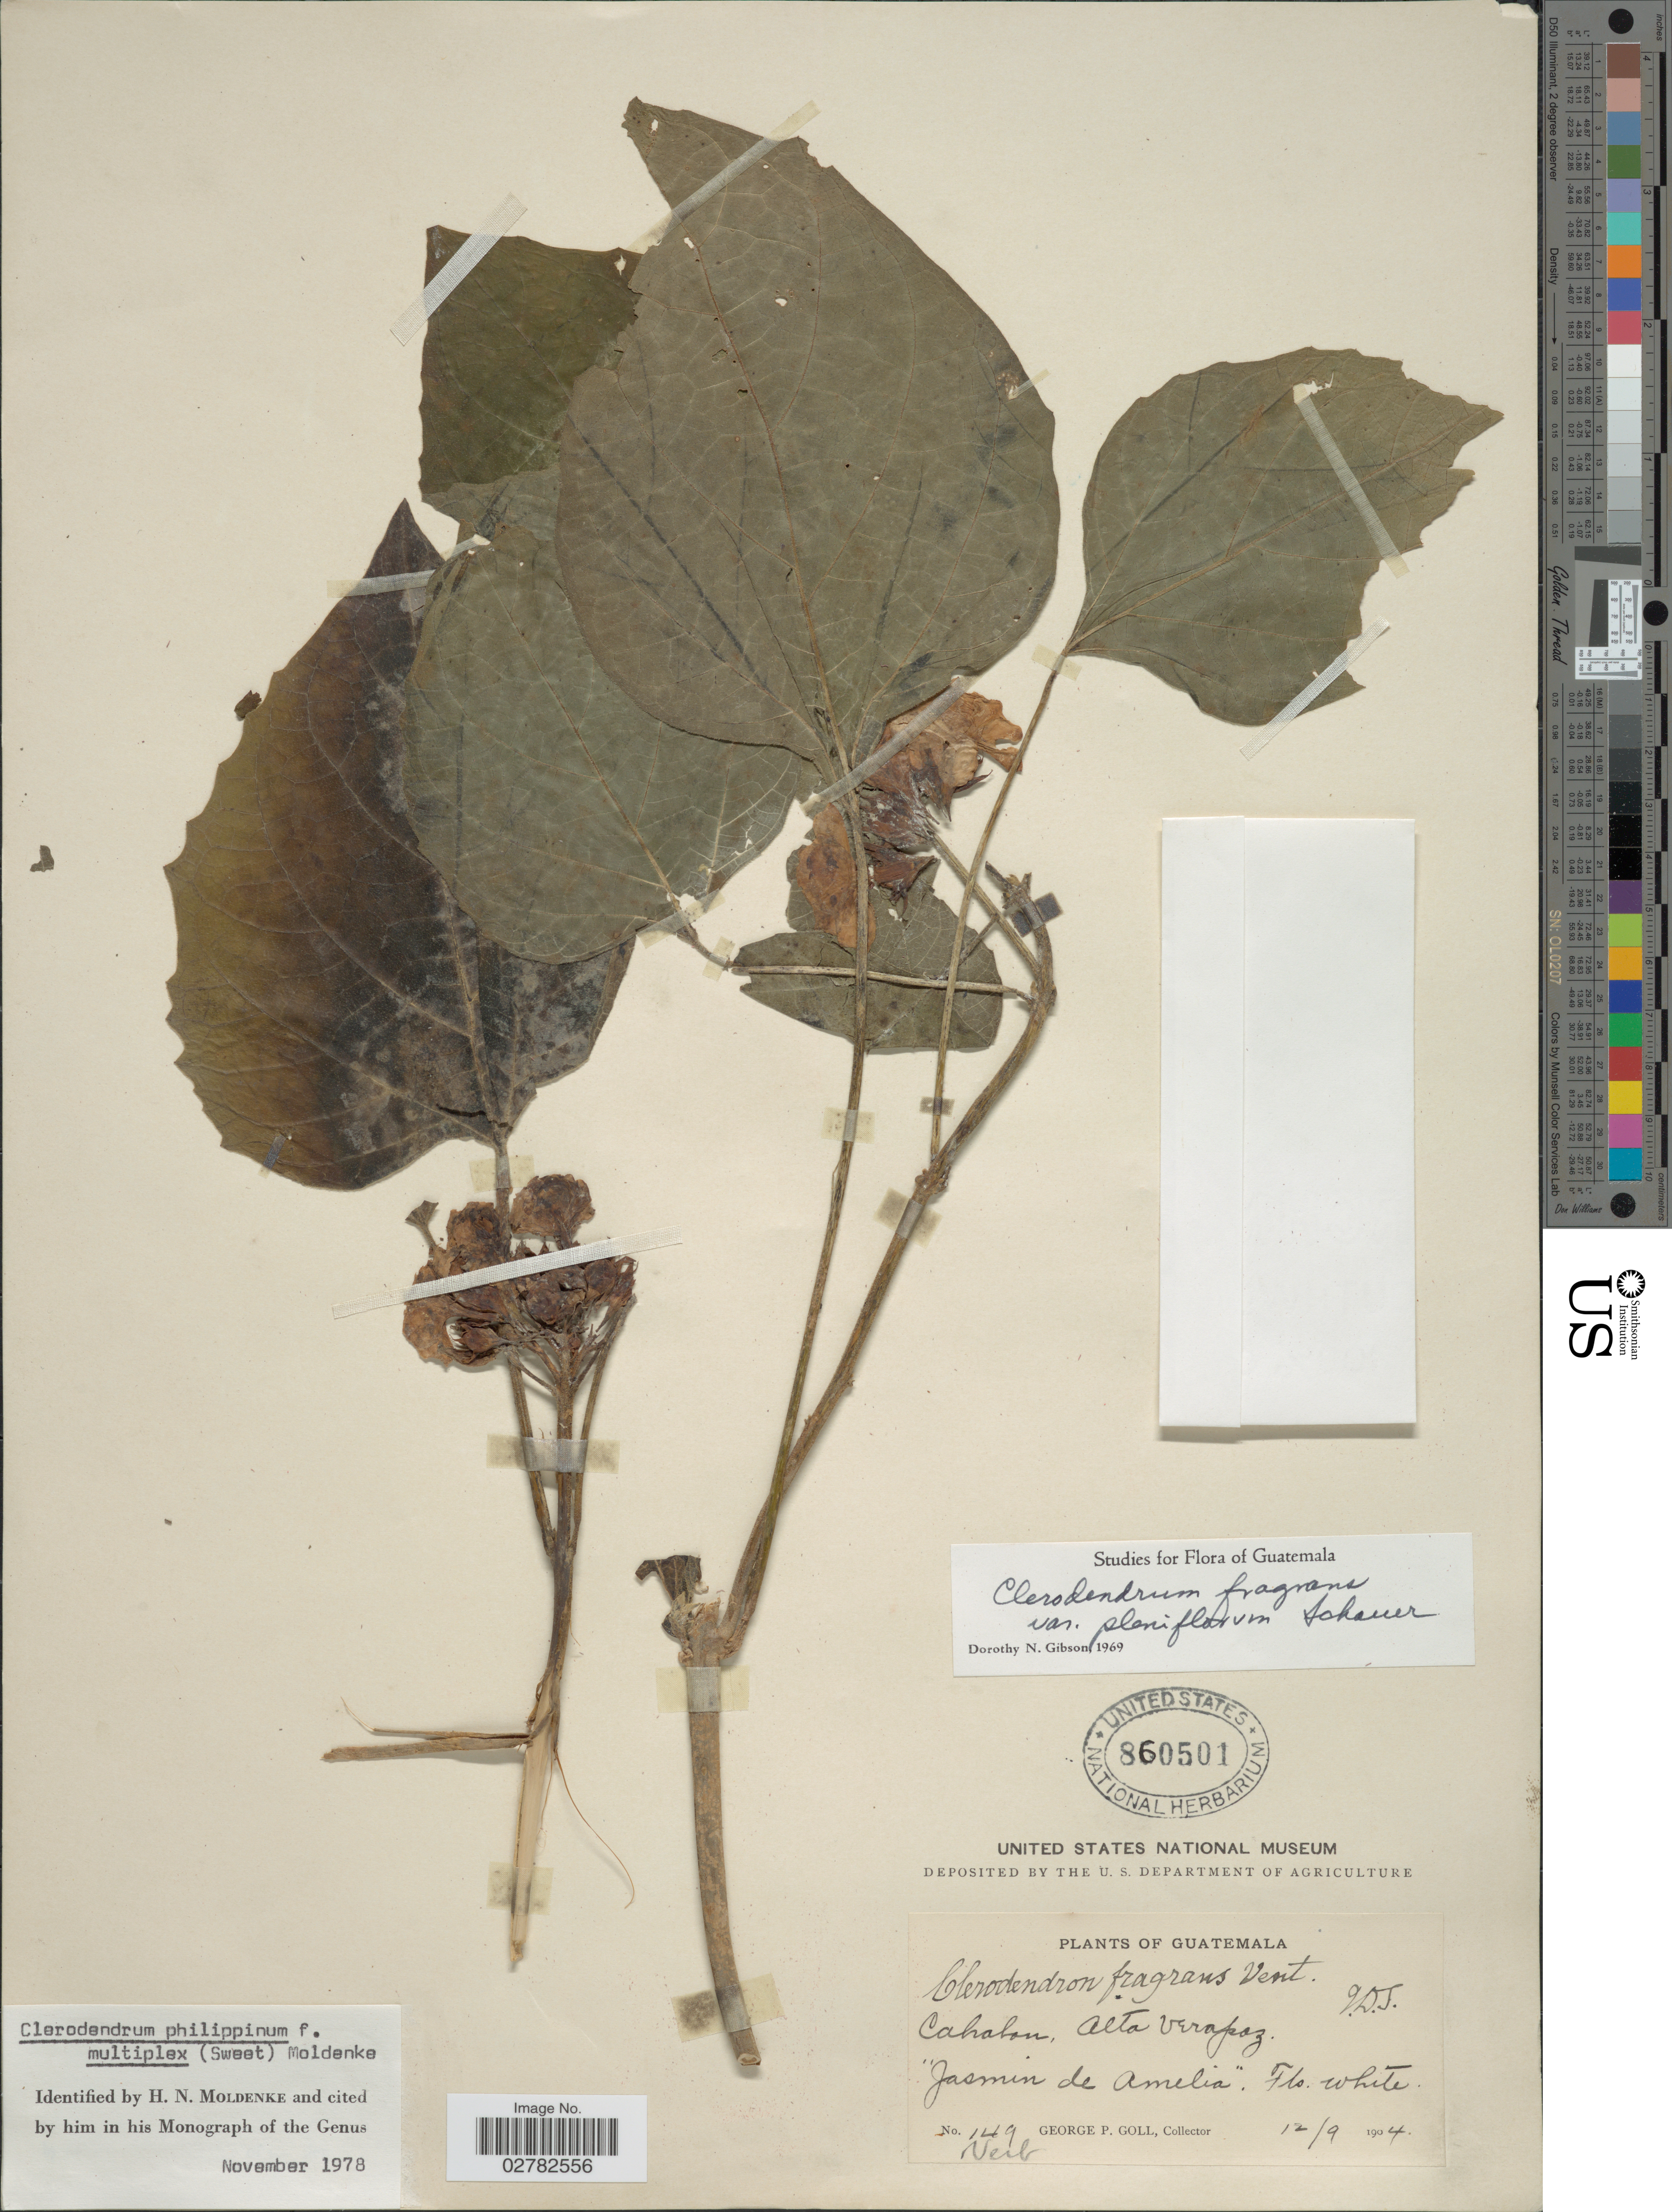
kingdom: Plantae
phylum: Tracheophyta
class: Magnoliopsida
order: Lamiales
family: Lamiaceae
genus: Clerodendrum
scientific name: Clerodendrum philippinum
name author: Schauer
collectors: G. P. Goll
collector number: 149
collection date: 1904-09-12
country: Guatemala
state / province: Alta Verapaz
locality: Cahalon.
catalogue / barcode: US 860501